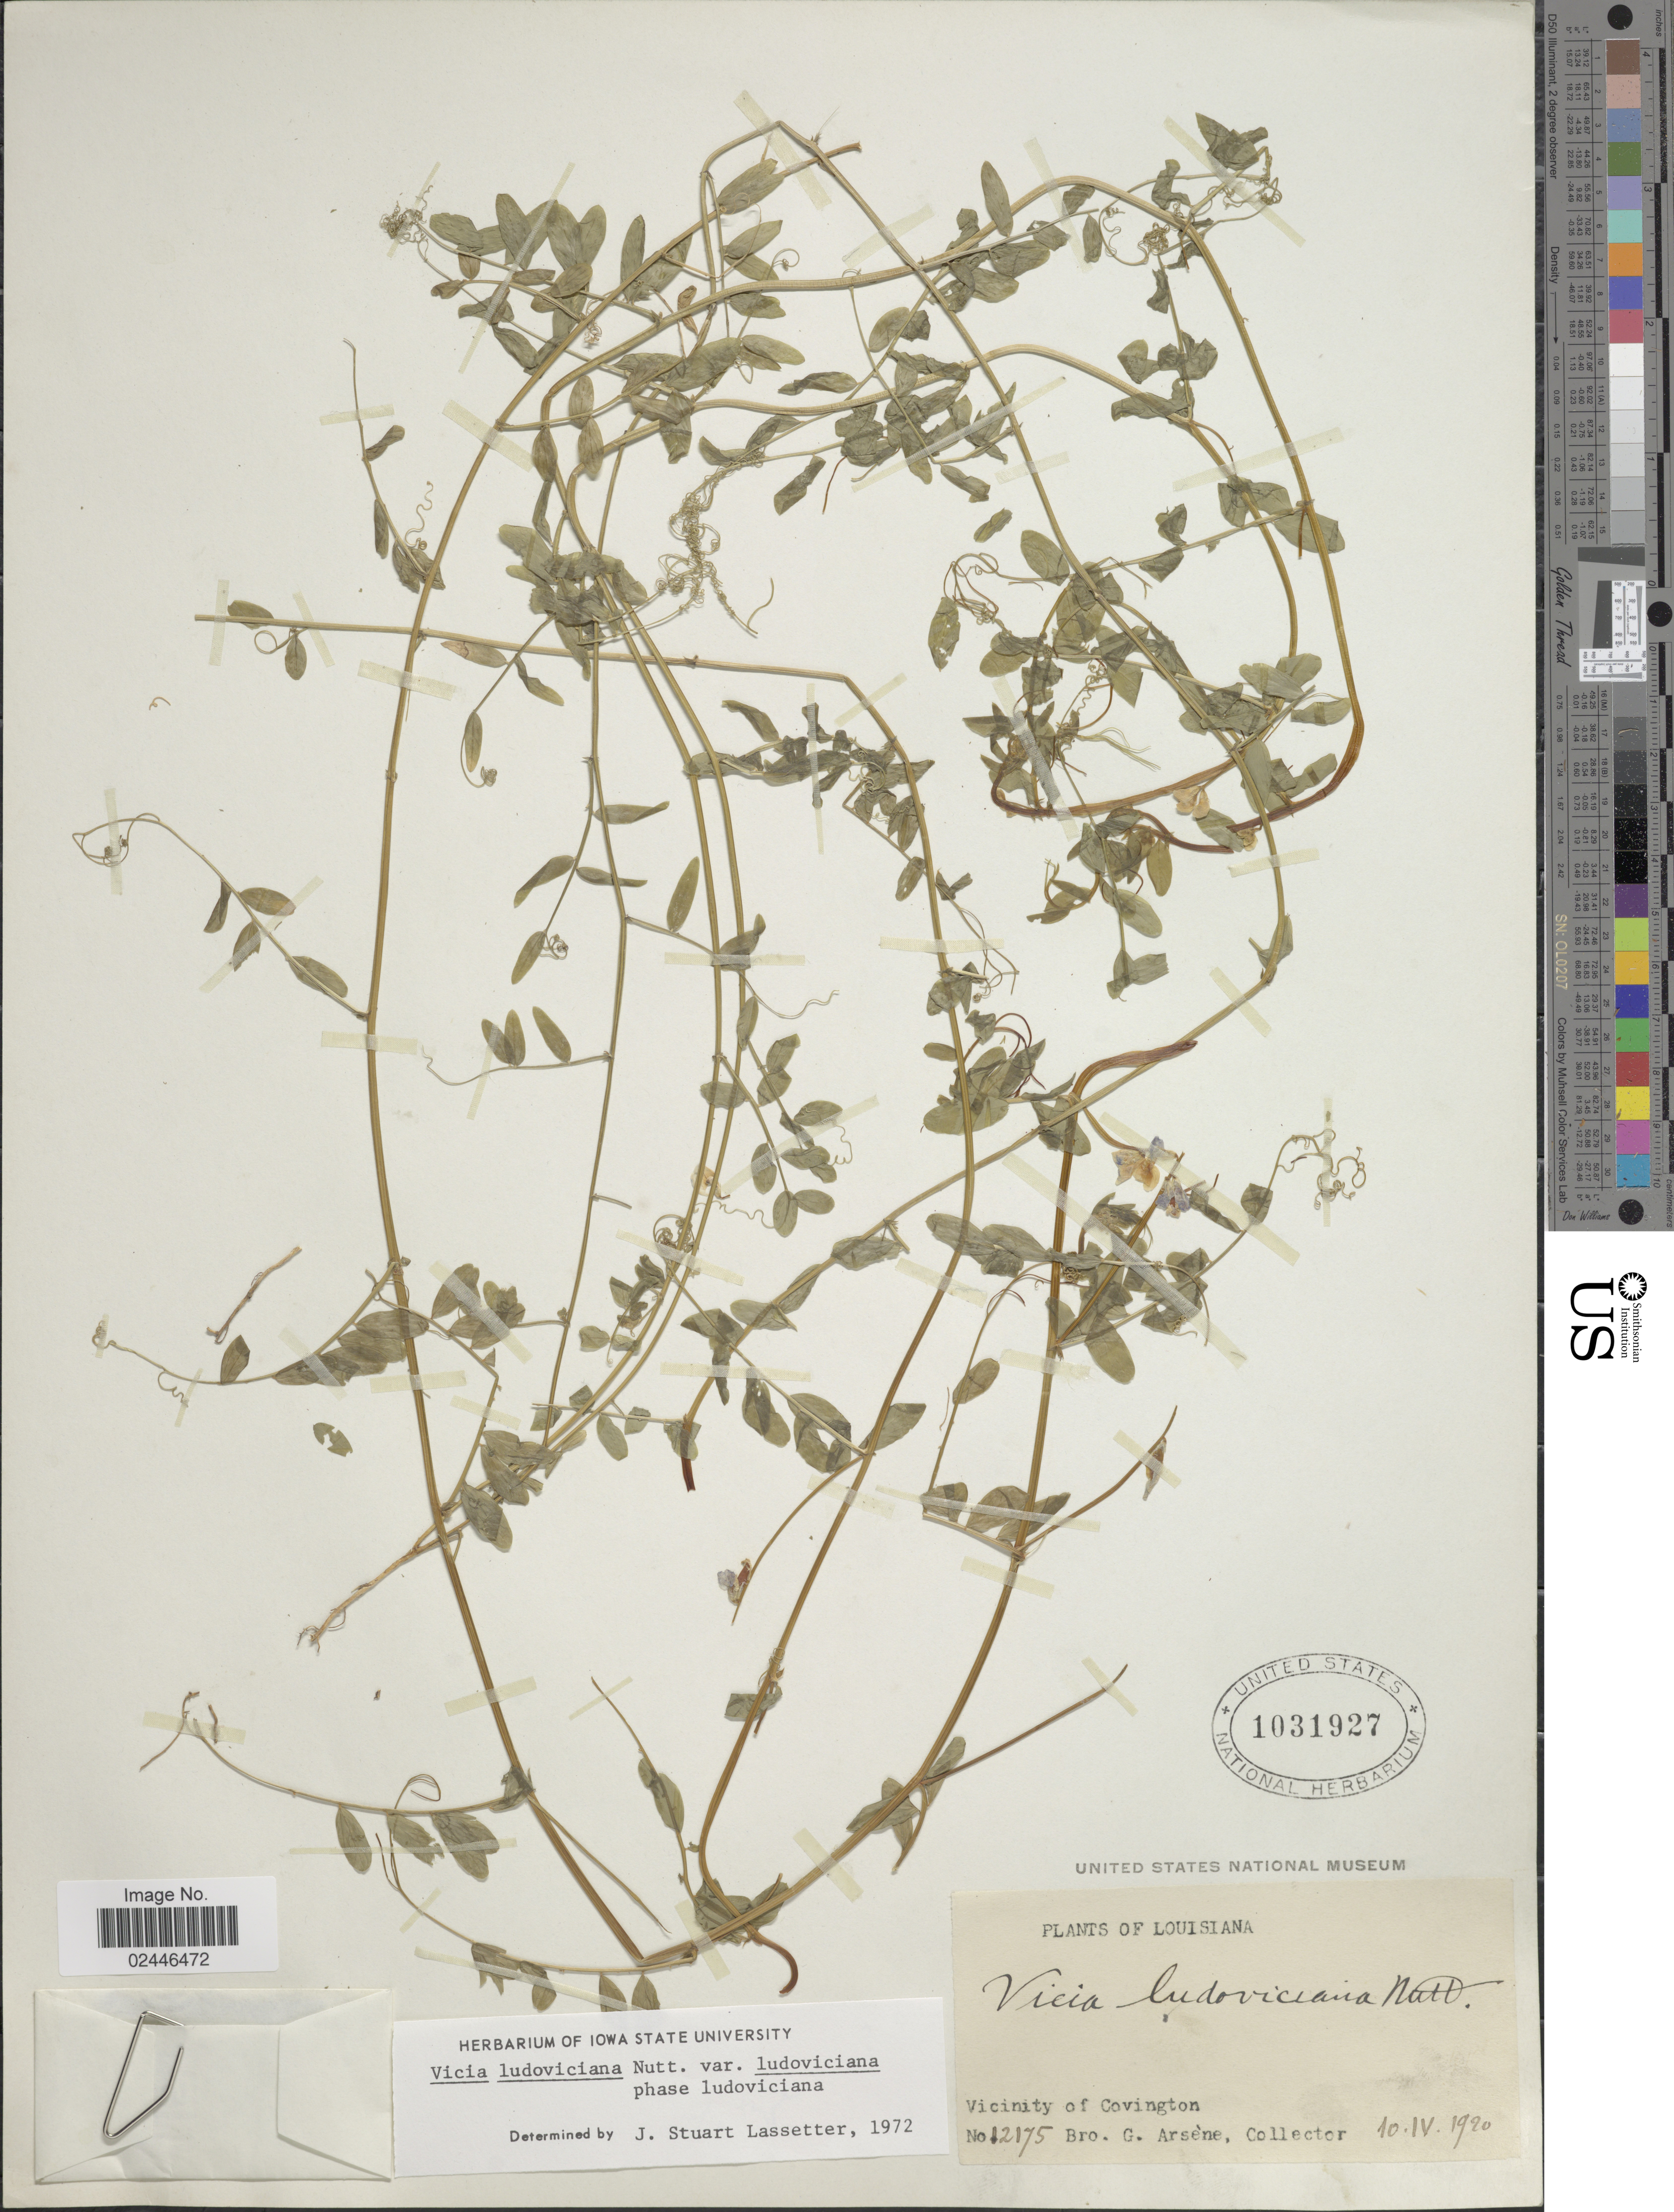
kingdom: Plantae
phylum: Tracheophyta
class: Magnoliopsida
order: Fabales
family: Fabaceae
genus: Vicia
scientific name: Vicia ludoviciana var. ludoviciana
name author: Nutt. ex Torr. & A. Gray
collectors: Bro. G. Arsène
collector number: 12175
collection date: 1920-04-10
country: United States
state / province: Louisiana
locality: Vicinity of Covington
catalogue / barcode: US 1031927